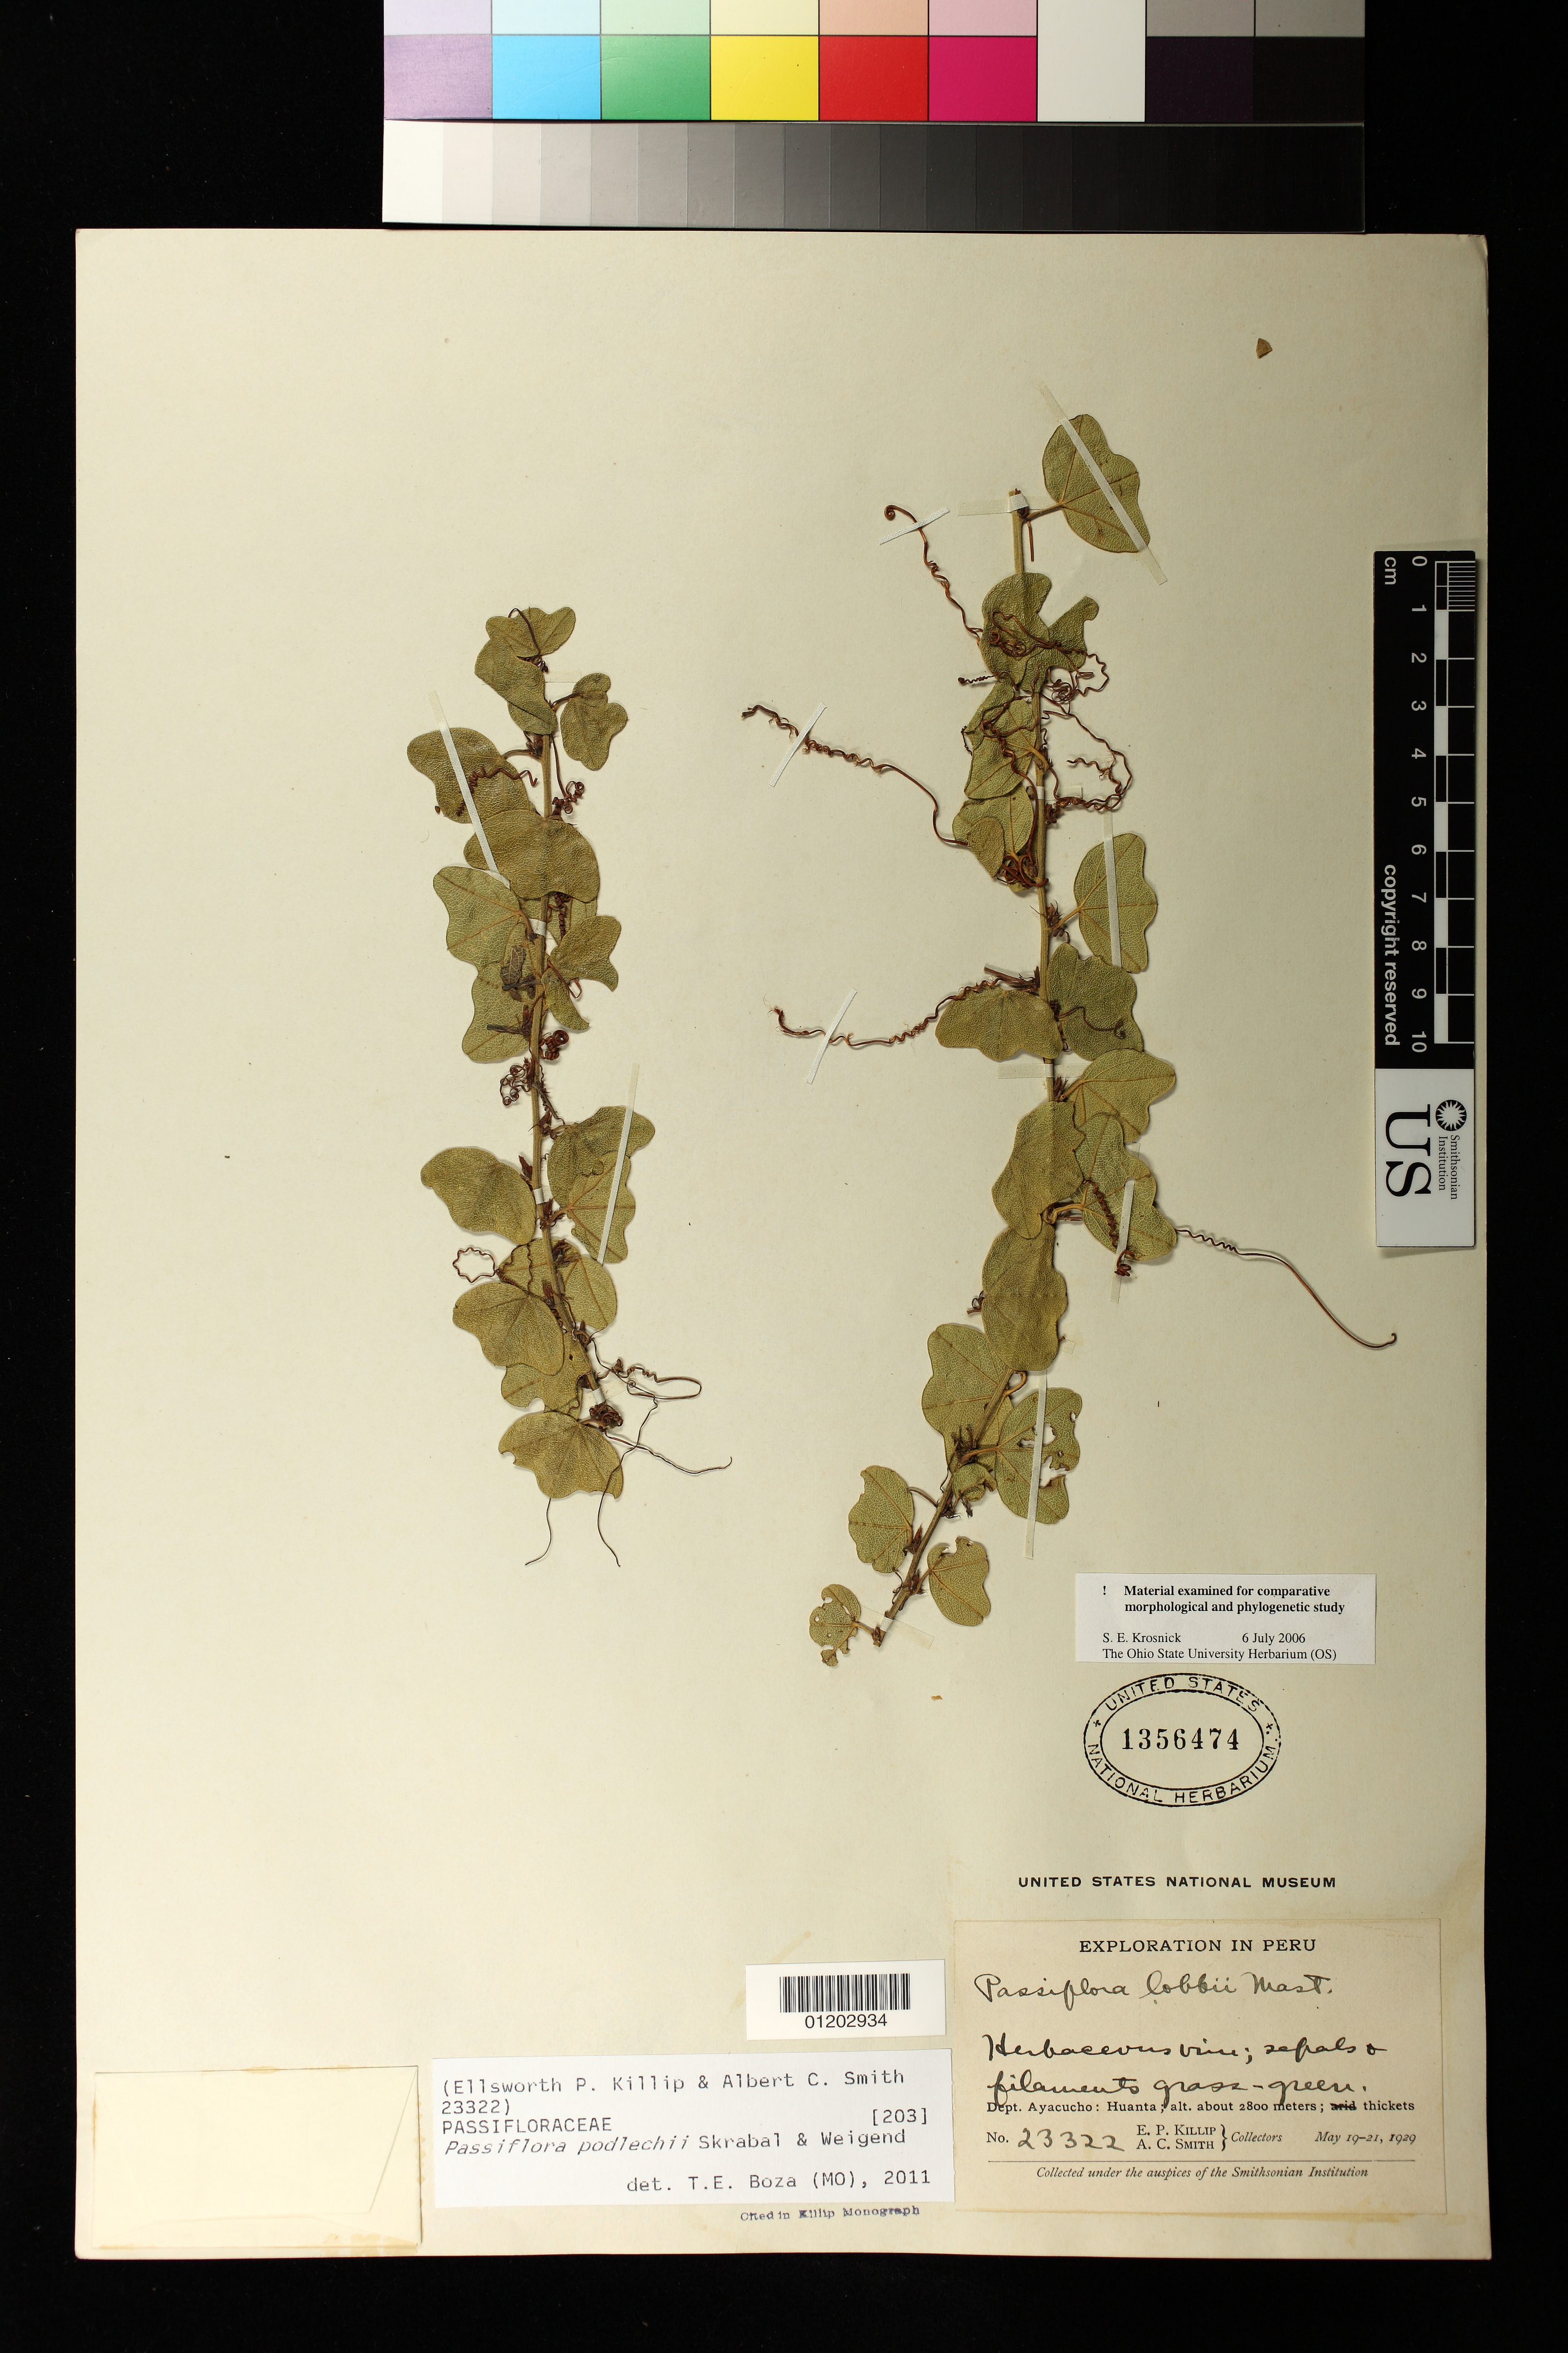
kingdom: Plantae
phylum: Tracheophyta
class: Magnoliopsida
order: Malpighiales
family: Passifloraceae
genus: Passiflora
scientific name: Passiflora podlechii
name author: Skrabal & Weigend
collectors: E. P. Killip & A. C. Smith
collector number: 23322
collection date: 1929-05-19/1929-05-21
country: Peru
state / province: Ayacucho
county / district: Huanta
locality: Huanta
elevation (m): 2800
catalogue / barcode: US 1356474